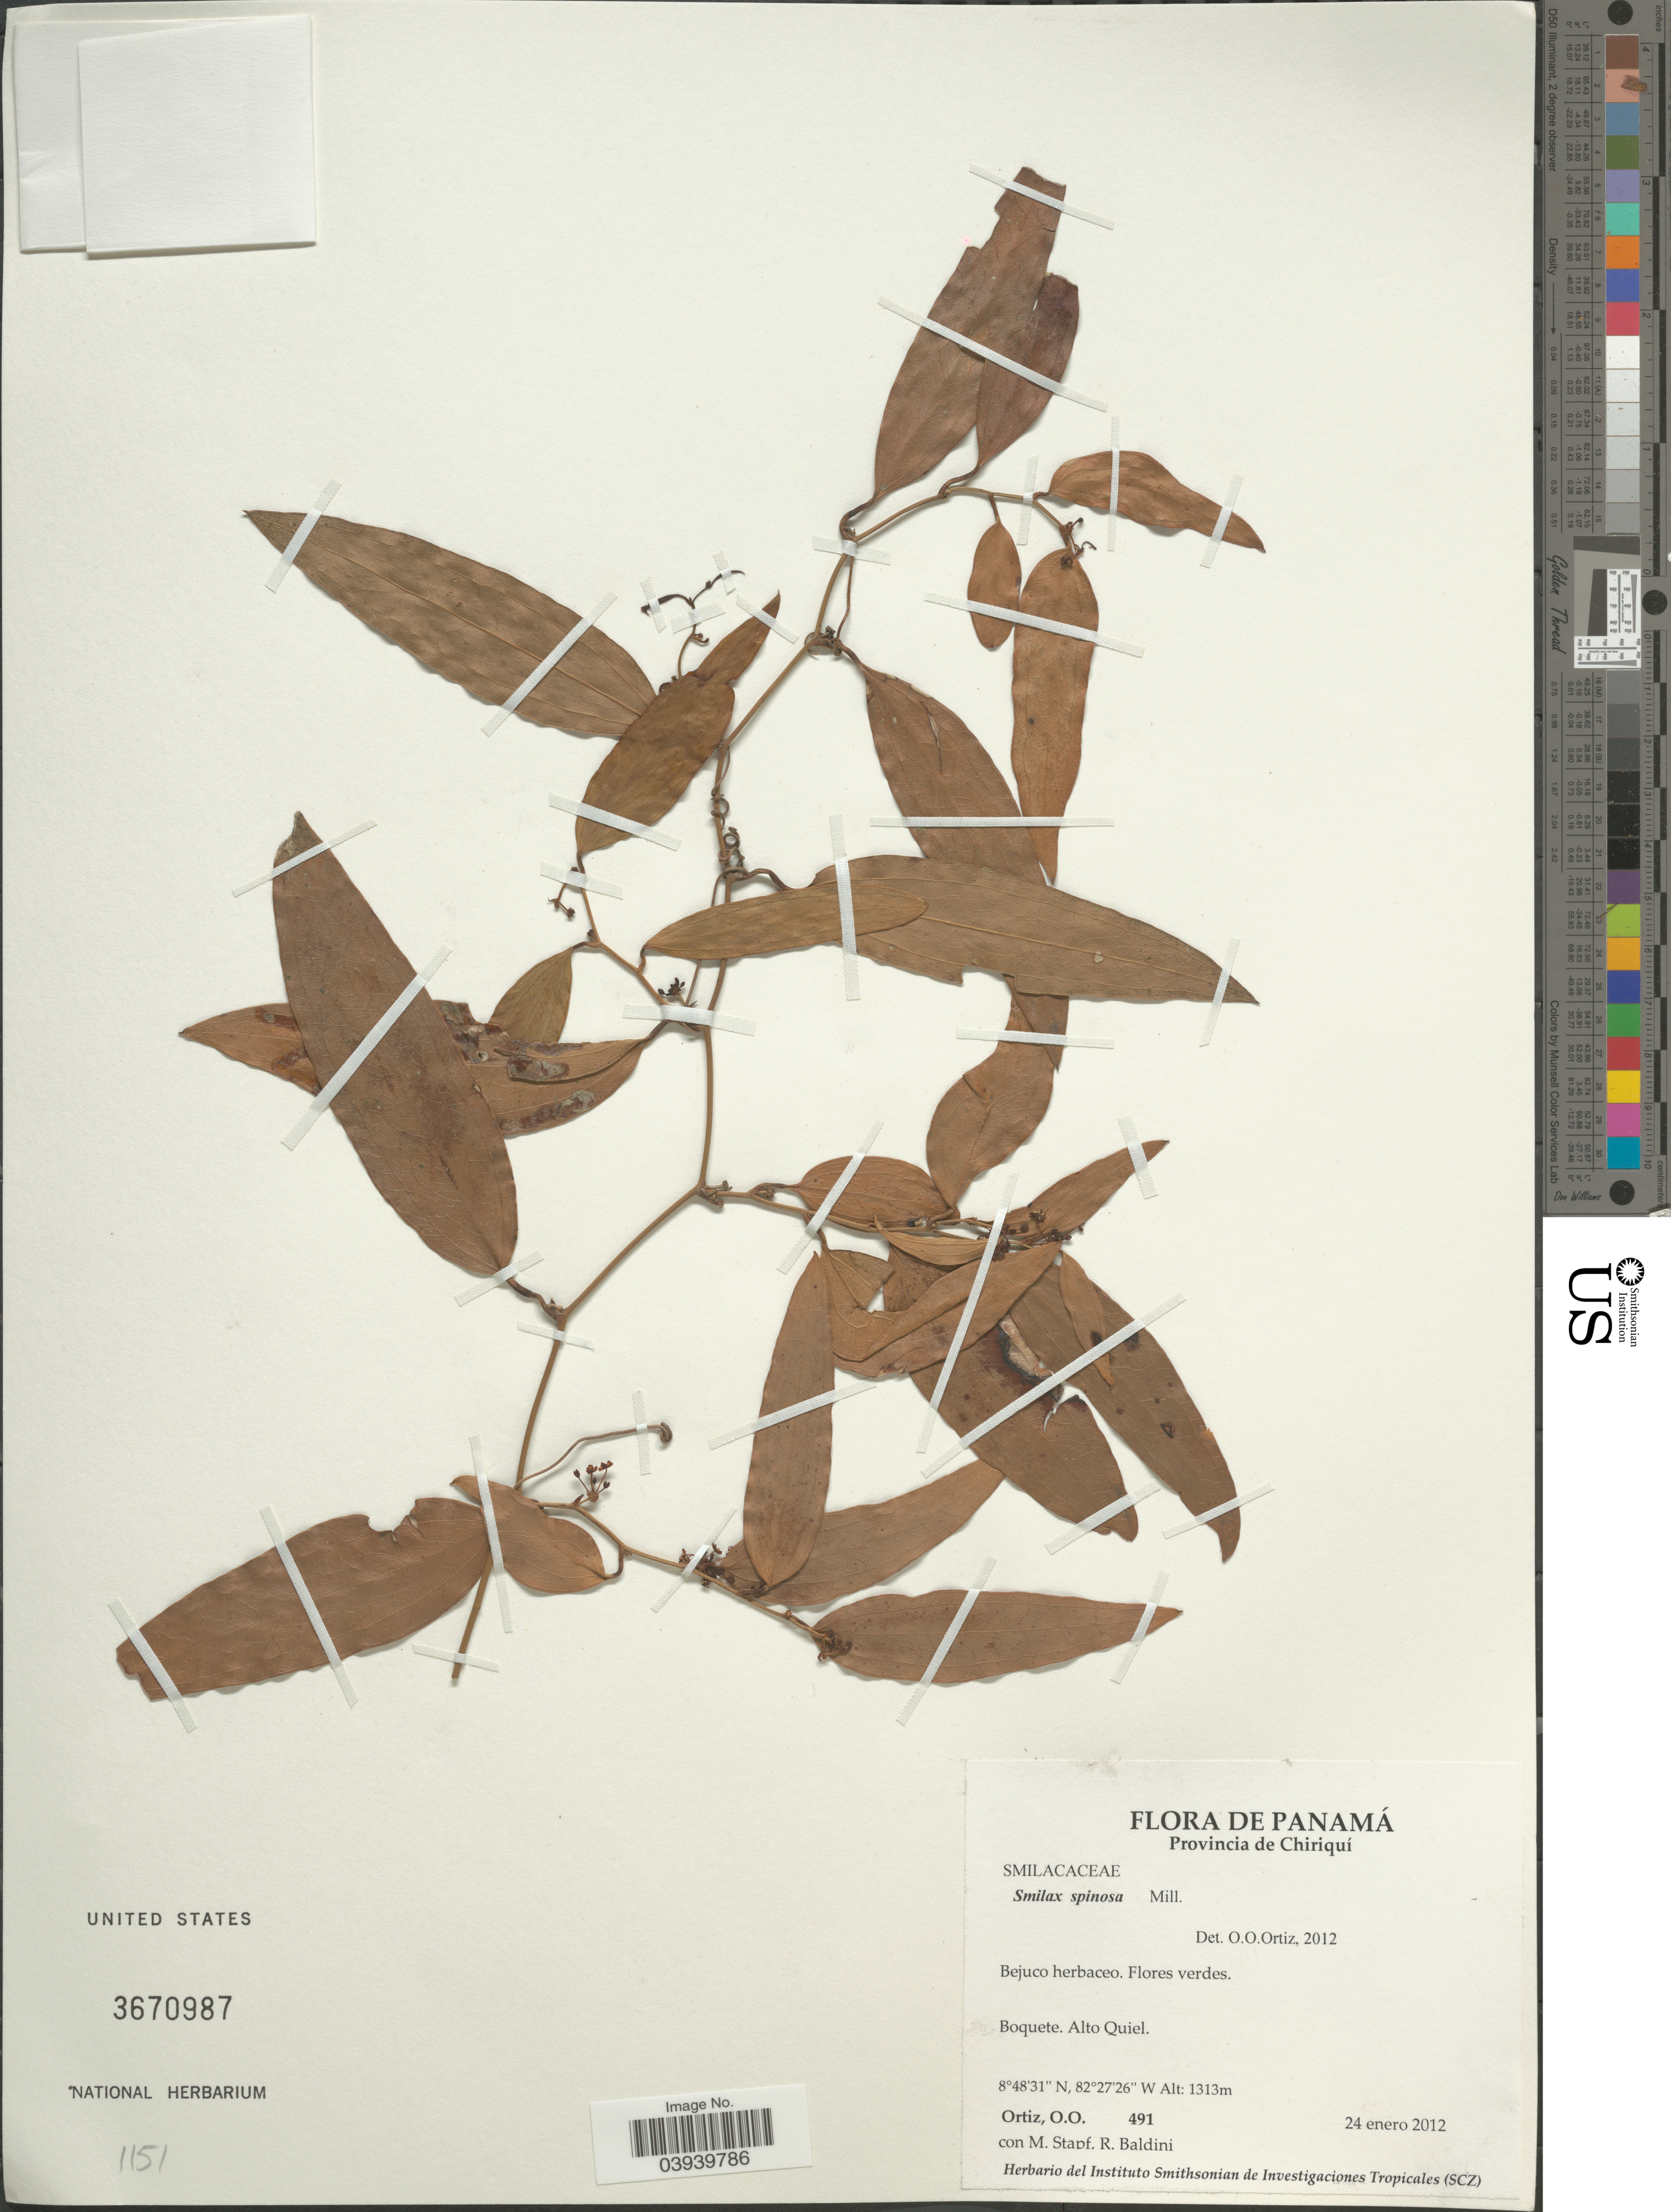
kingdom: Plantae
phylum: Tracheophyta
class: Liliopsida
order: Liliales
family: Smilacaceae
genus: Smilax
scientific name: Smilax spinosa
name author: Mill.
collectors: O. O. Ortiz, M. Stapf & R. Baldini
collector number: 491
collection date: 2012-01-24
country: Panama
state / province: Chiriqui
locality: Boquete. Alto Quiel.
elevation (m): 1313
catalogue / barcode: US 3670987